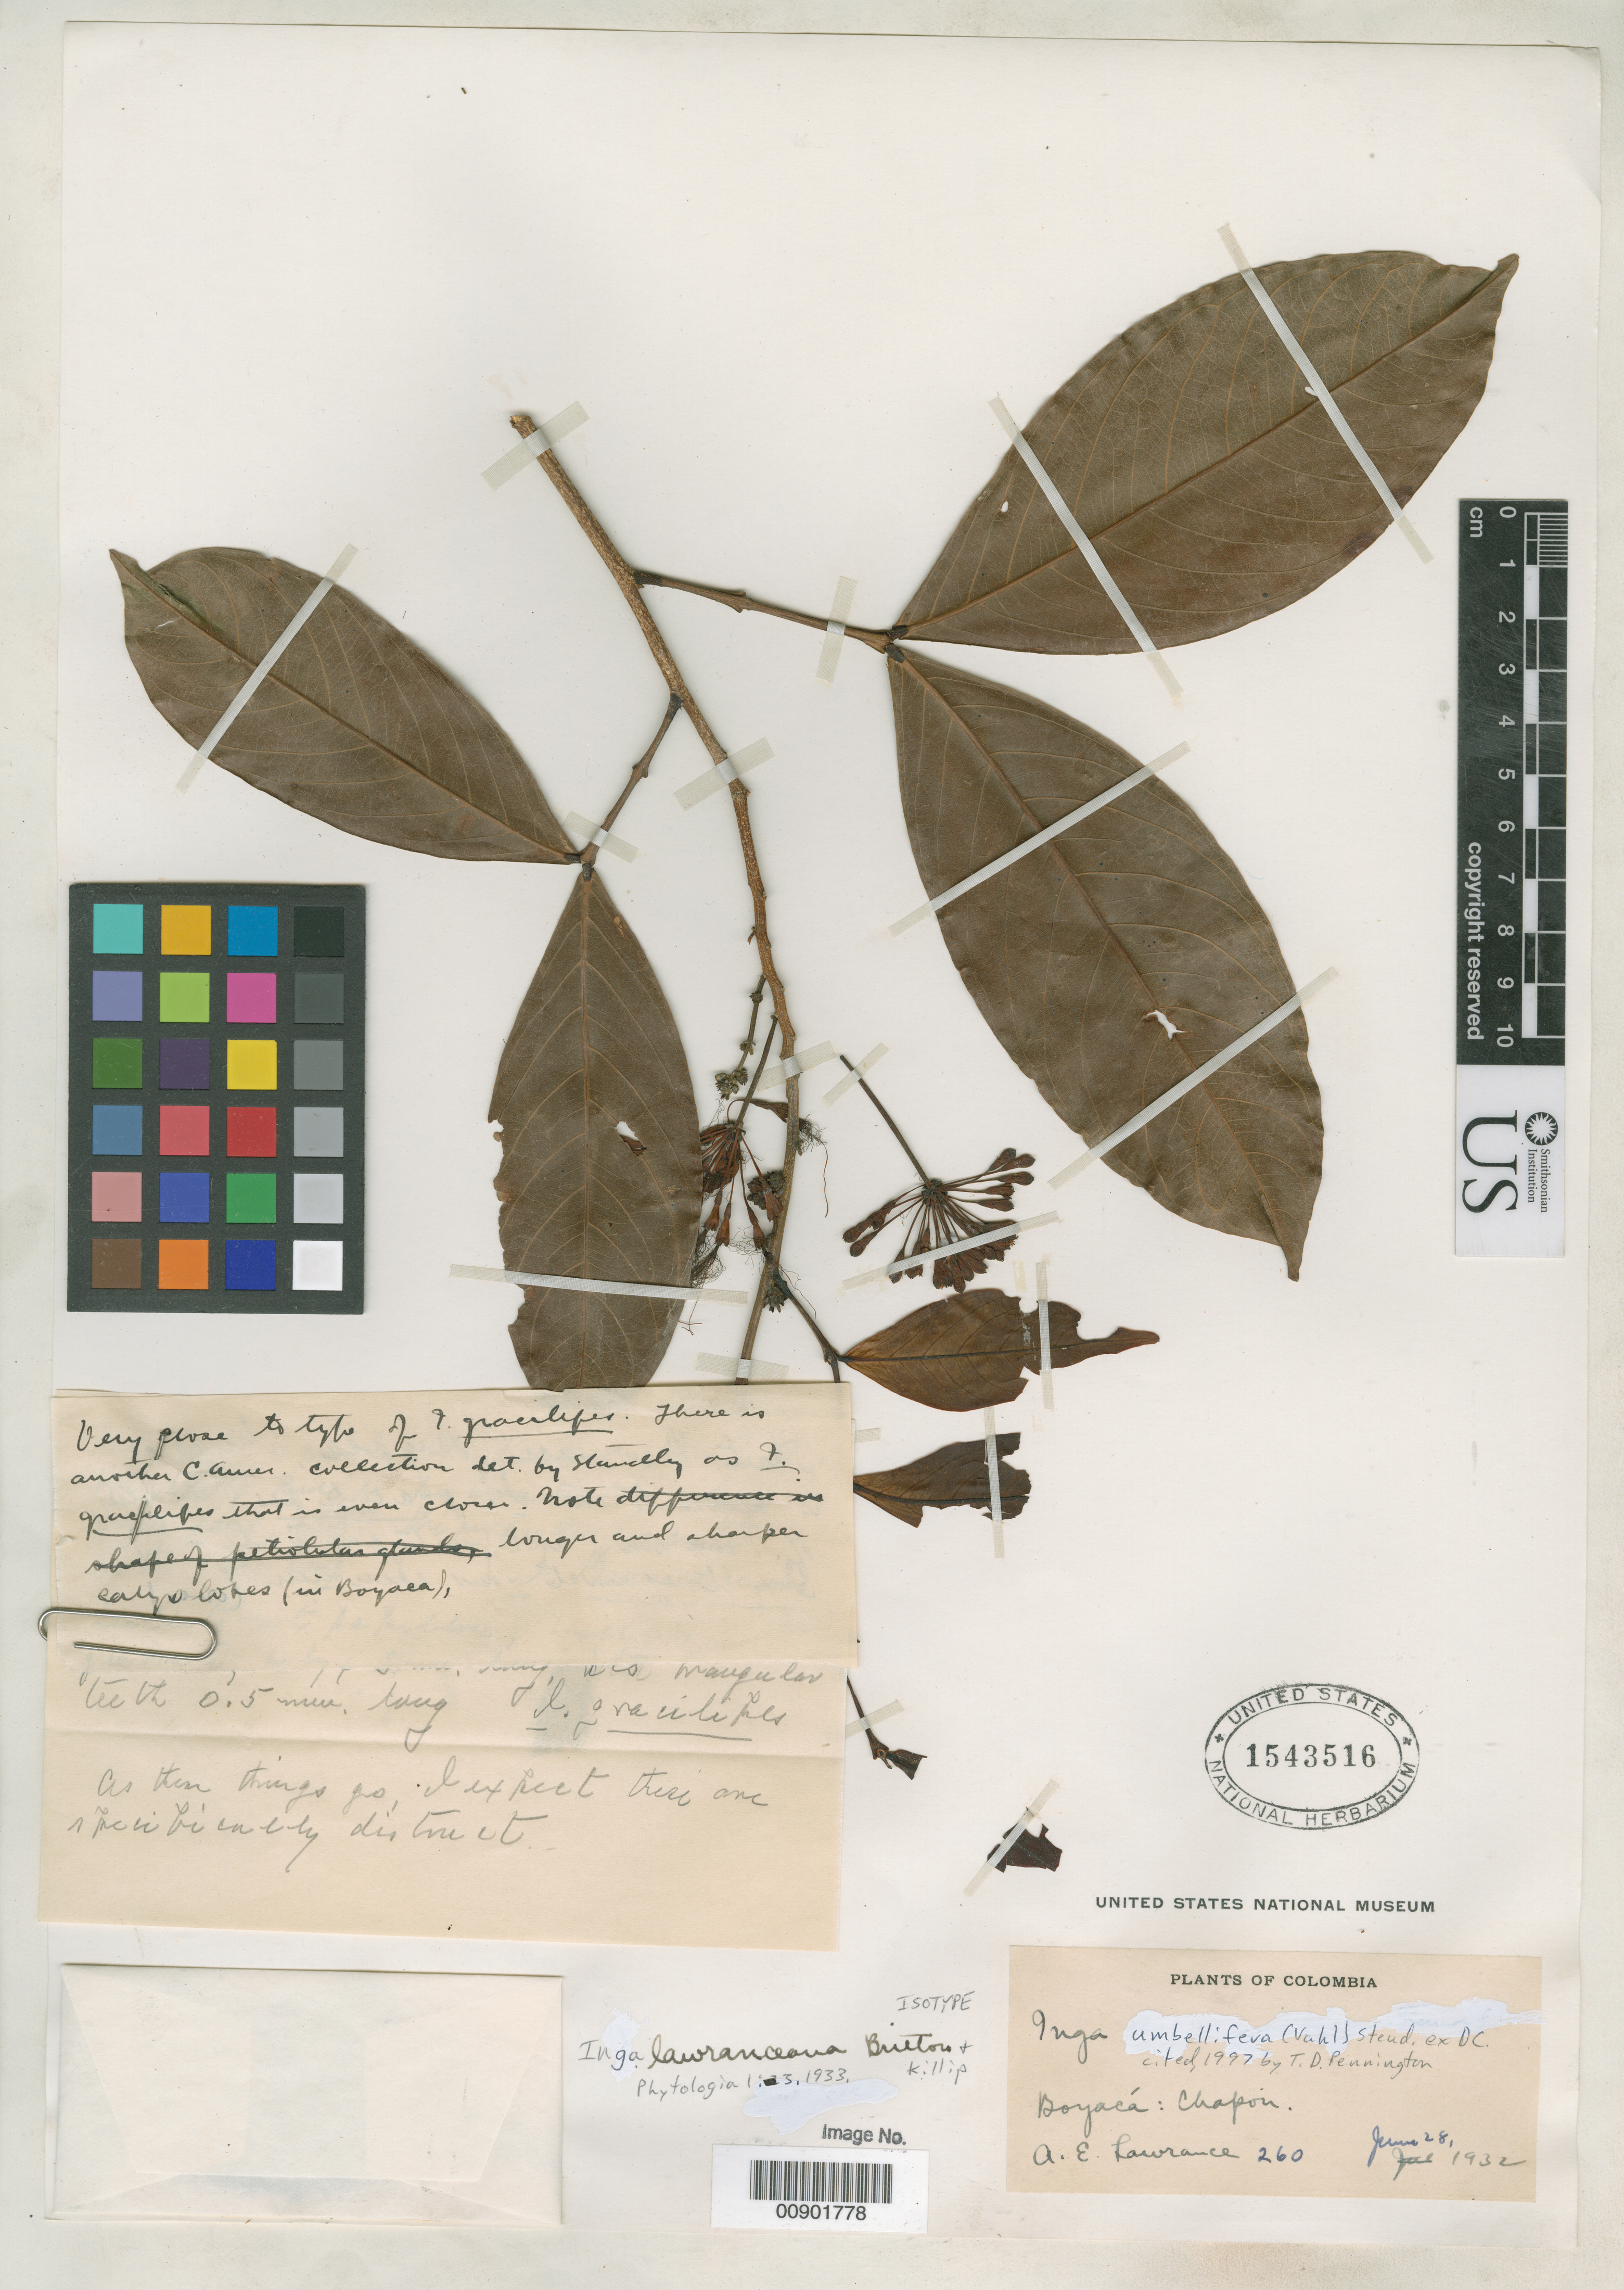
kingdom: Plantae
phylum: Tracheophyta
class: Magnoliopsida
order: Fabales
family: Fabaceae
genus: Inga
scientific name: Inga lawranceana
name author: Britton & Killip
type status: Isotype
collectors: A. Lawrance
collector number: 260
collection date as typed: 28 Jun 1932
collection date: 1932-06-28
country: Colombia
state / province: Boyacá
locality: Boyacá: Chapon.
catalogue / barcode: US 1543516